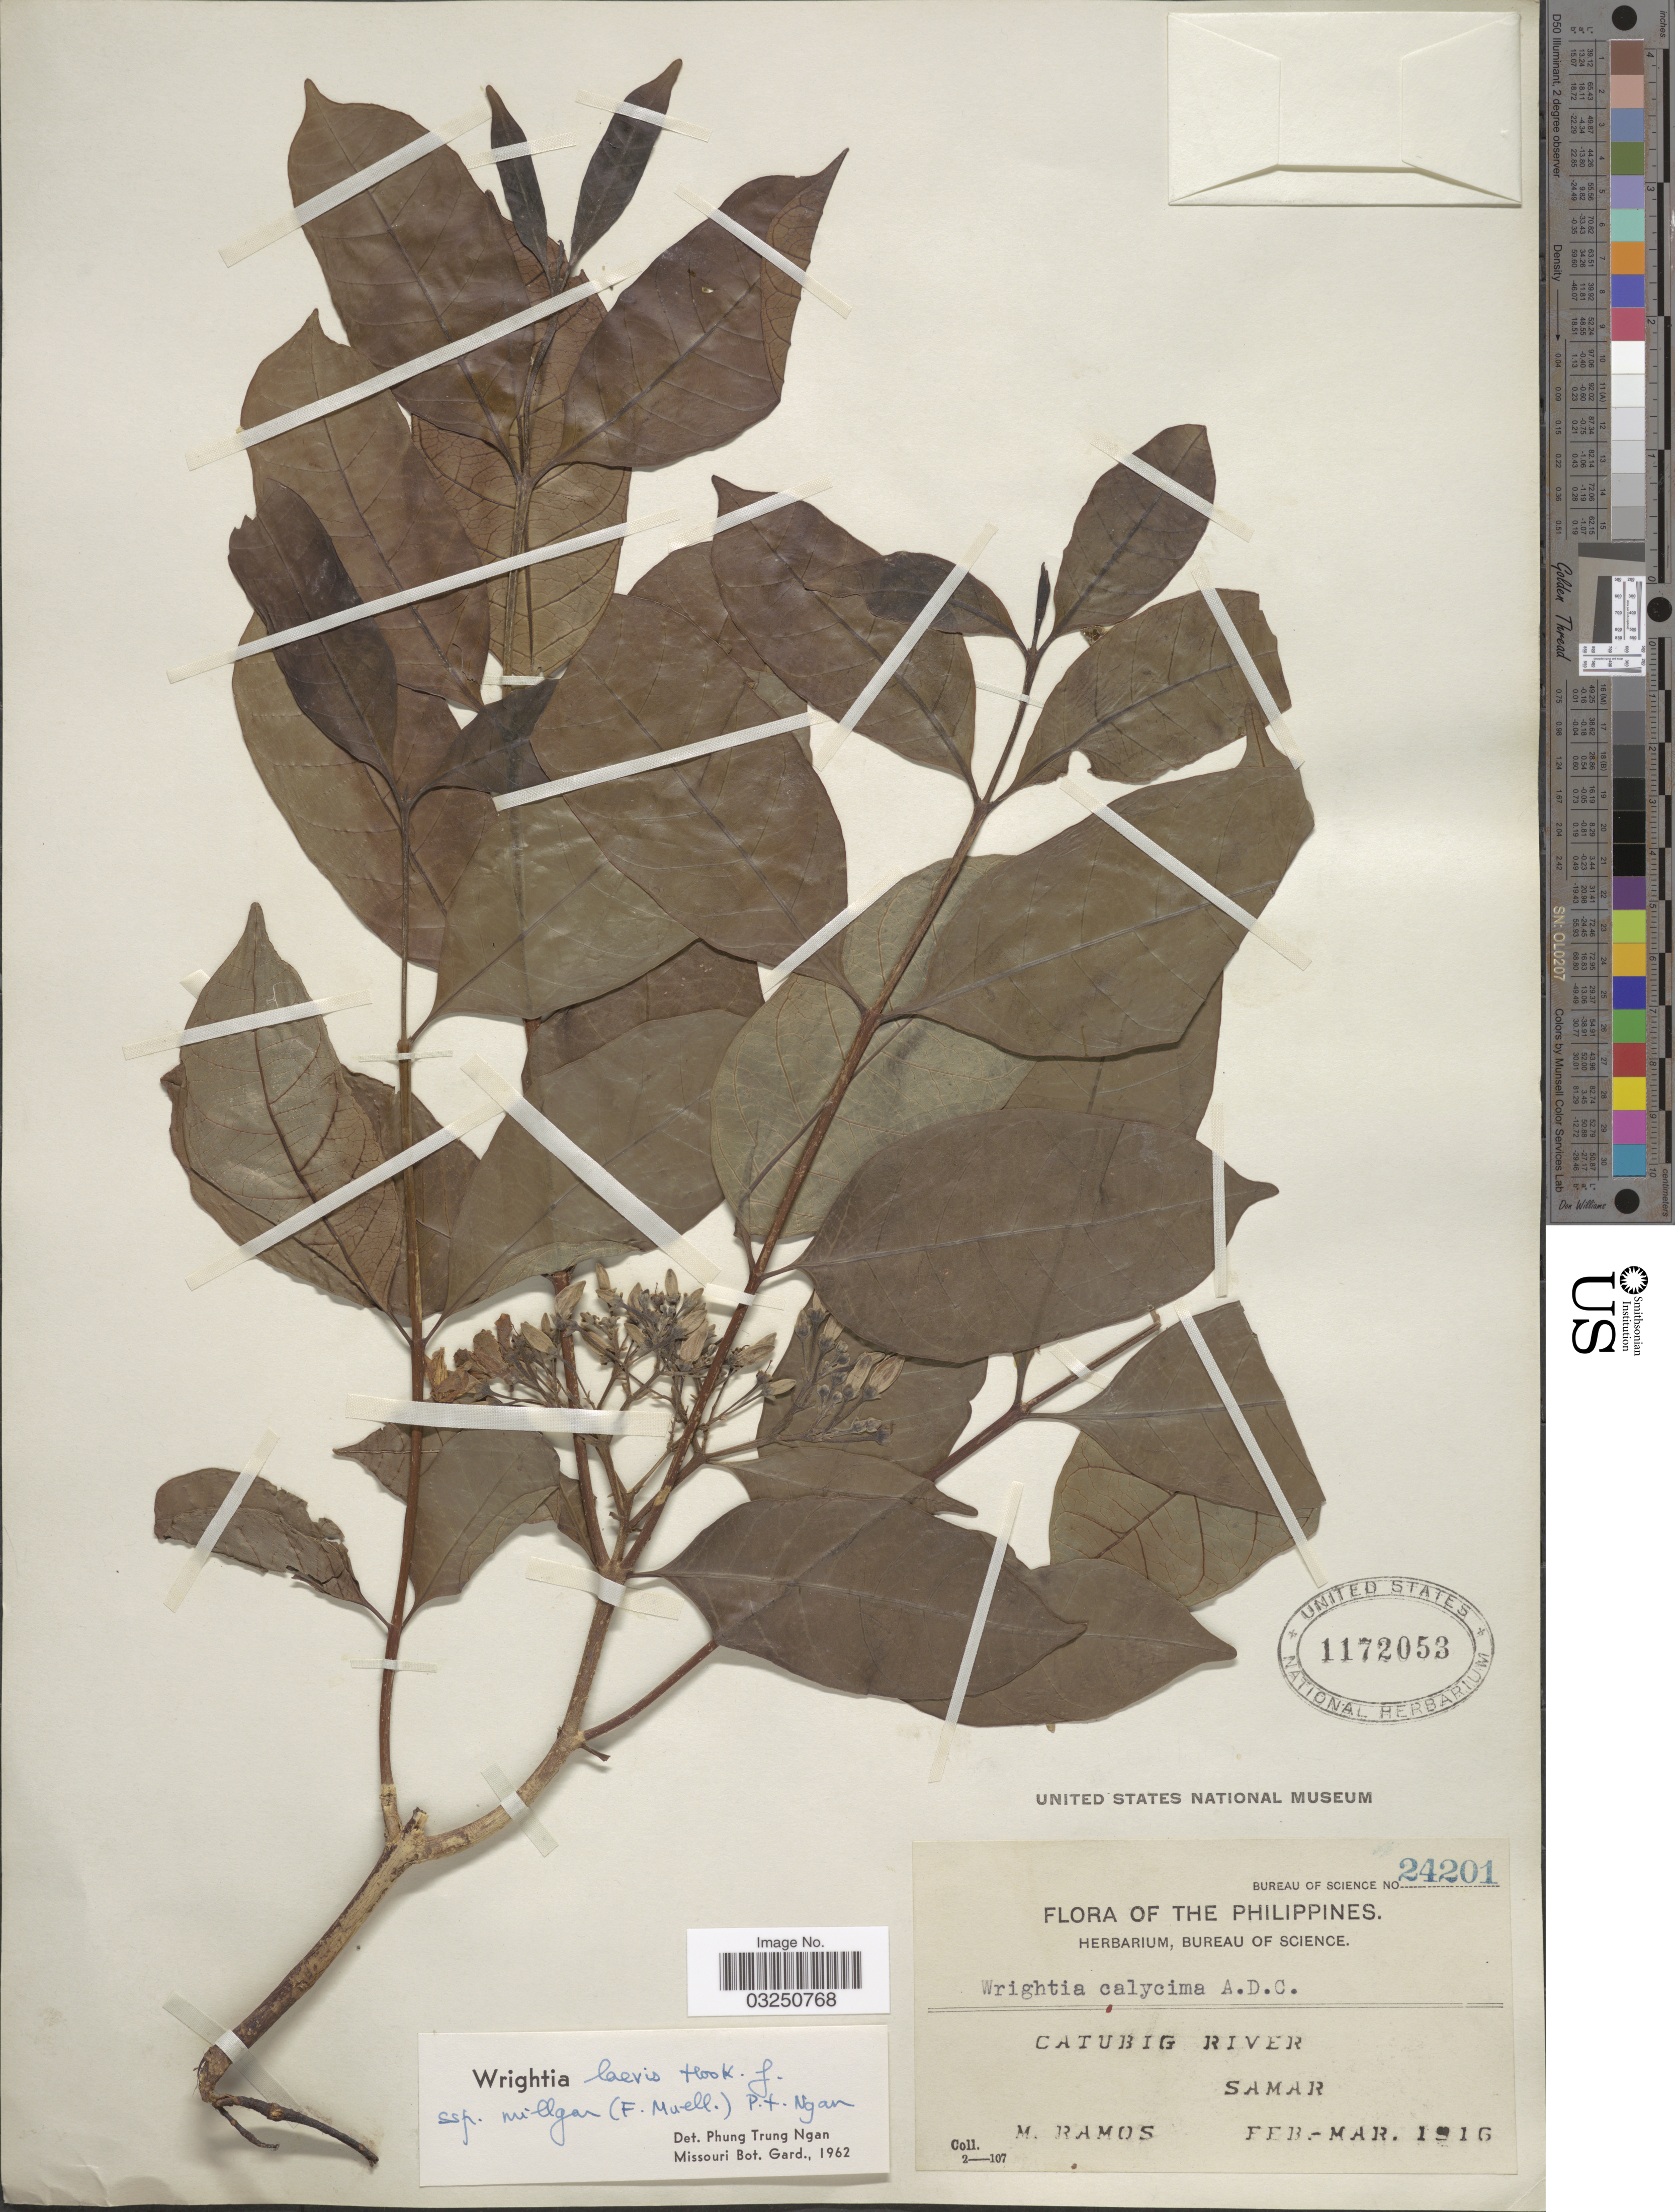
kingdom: Plantae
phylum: Tracheophyta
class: Magnoliopsida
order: Gentianales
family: Apocynaceae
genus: Wrightia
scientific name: Wrightia laevis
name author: Hook. f.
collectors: M. Ramos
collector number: Bureau of Science 24201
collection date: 1916-02/1916-03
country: Philippines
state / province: Eastern Visayas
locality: Catubig River, Samar.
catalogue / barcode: US 1172053